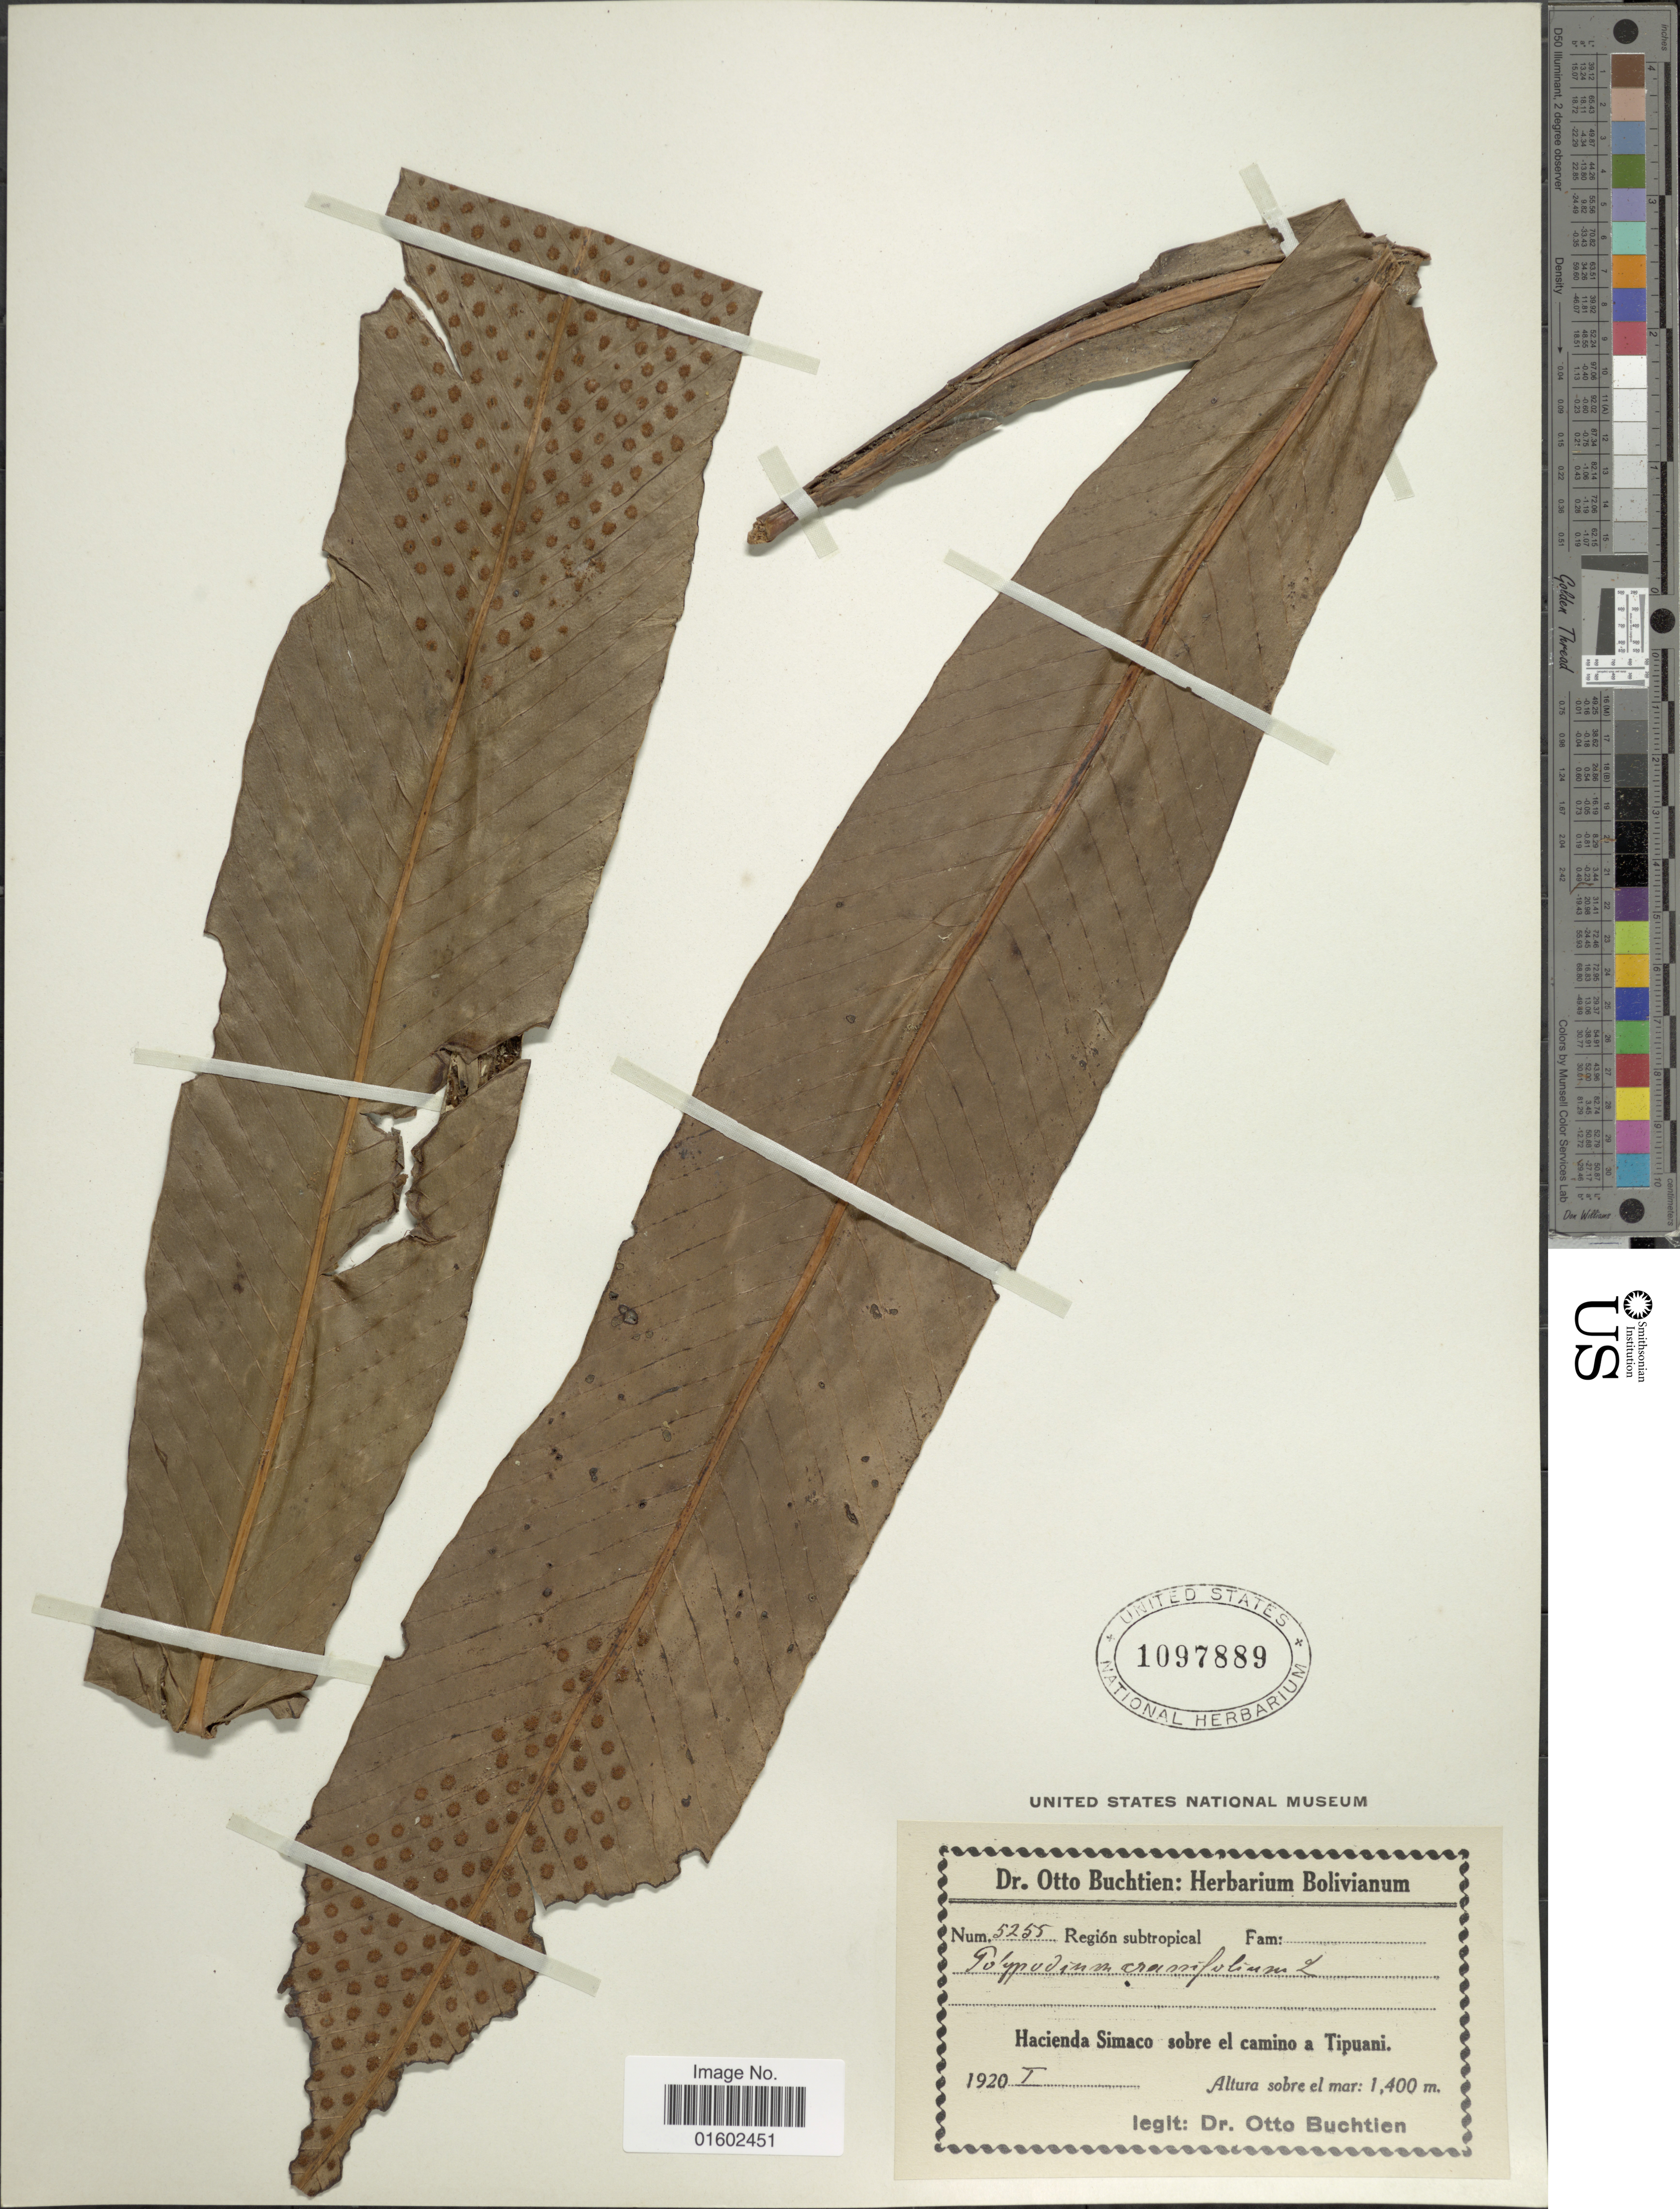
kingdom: Plantae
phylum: Tracheophyta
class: Polypodiopsida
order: Polypodiales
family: Polypodiaceae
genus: Niphidium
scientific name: Niphidium crassifolium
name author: (L.) Lellinger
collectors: O. Buchtien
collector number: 5255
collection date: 1920-01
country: Bolivia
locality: Hacienda Simaco sobre el camino a Tipuani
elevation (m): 1400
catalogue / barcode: US 1097889